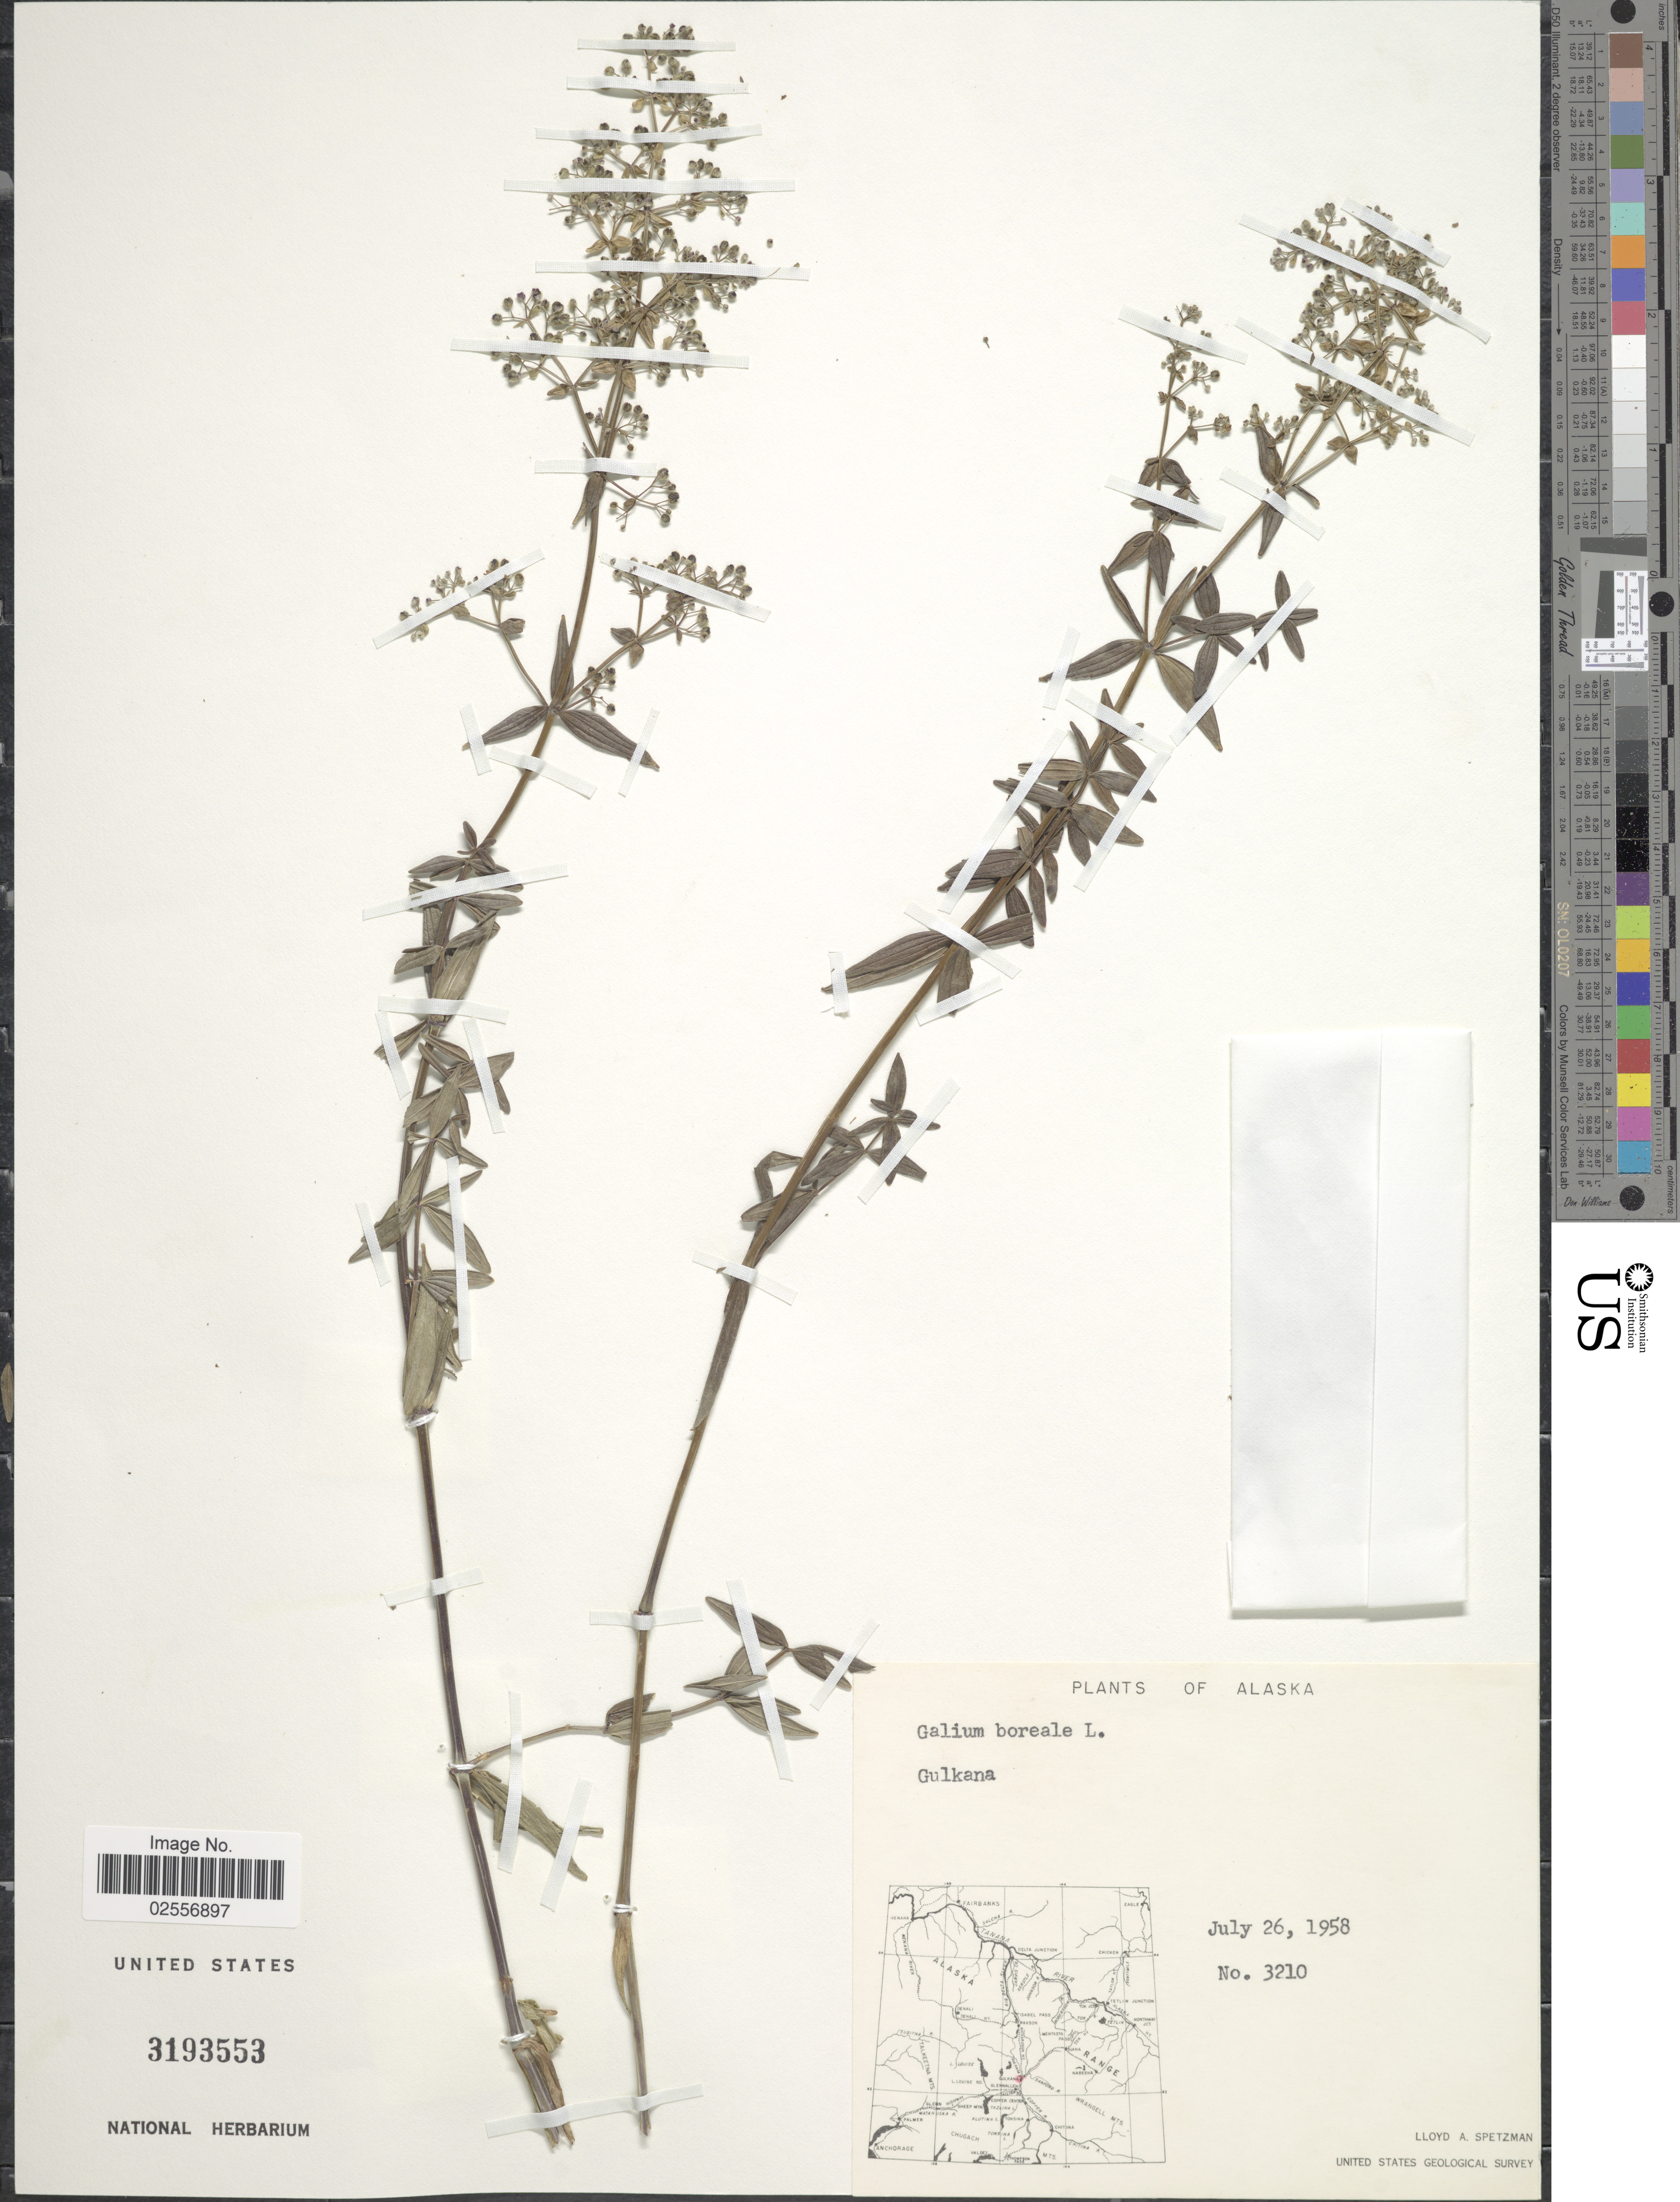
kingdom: Plantae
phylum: Tracheophyta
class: Magnoliopsida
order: Gentianales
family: Rubiaceae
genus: Galium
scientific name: Galium boreale L.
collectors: L. Spetzman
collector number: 3210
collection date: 1958-07-26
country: United States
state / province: Alaska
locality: Gulkana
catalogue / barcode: US 3193553